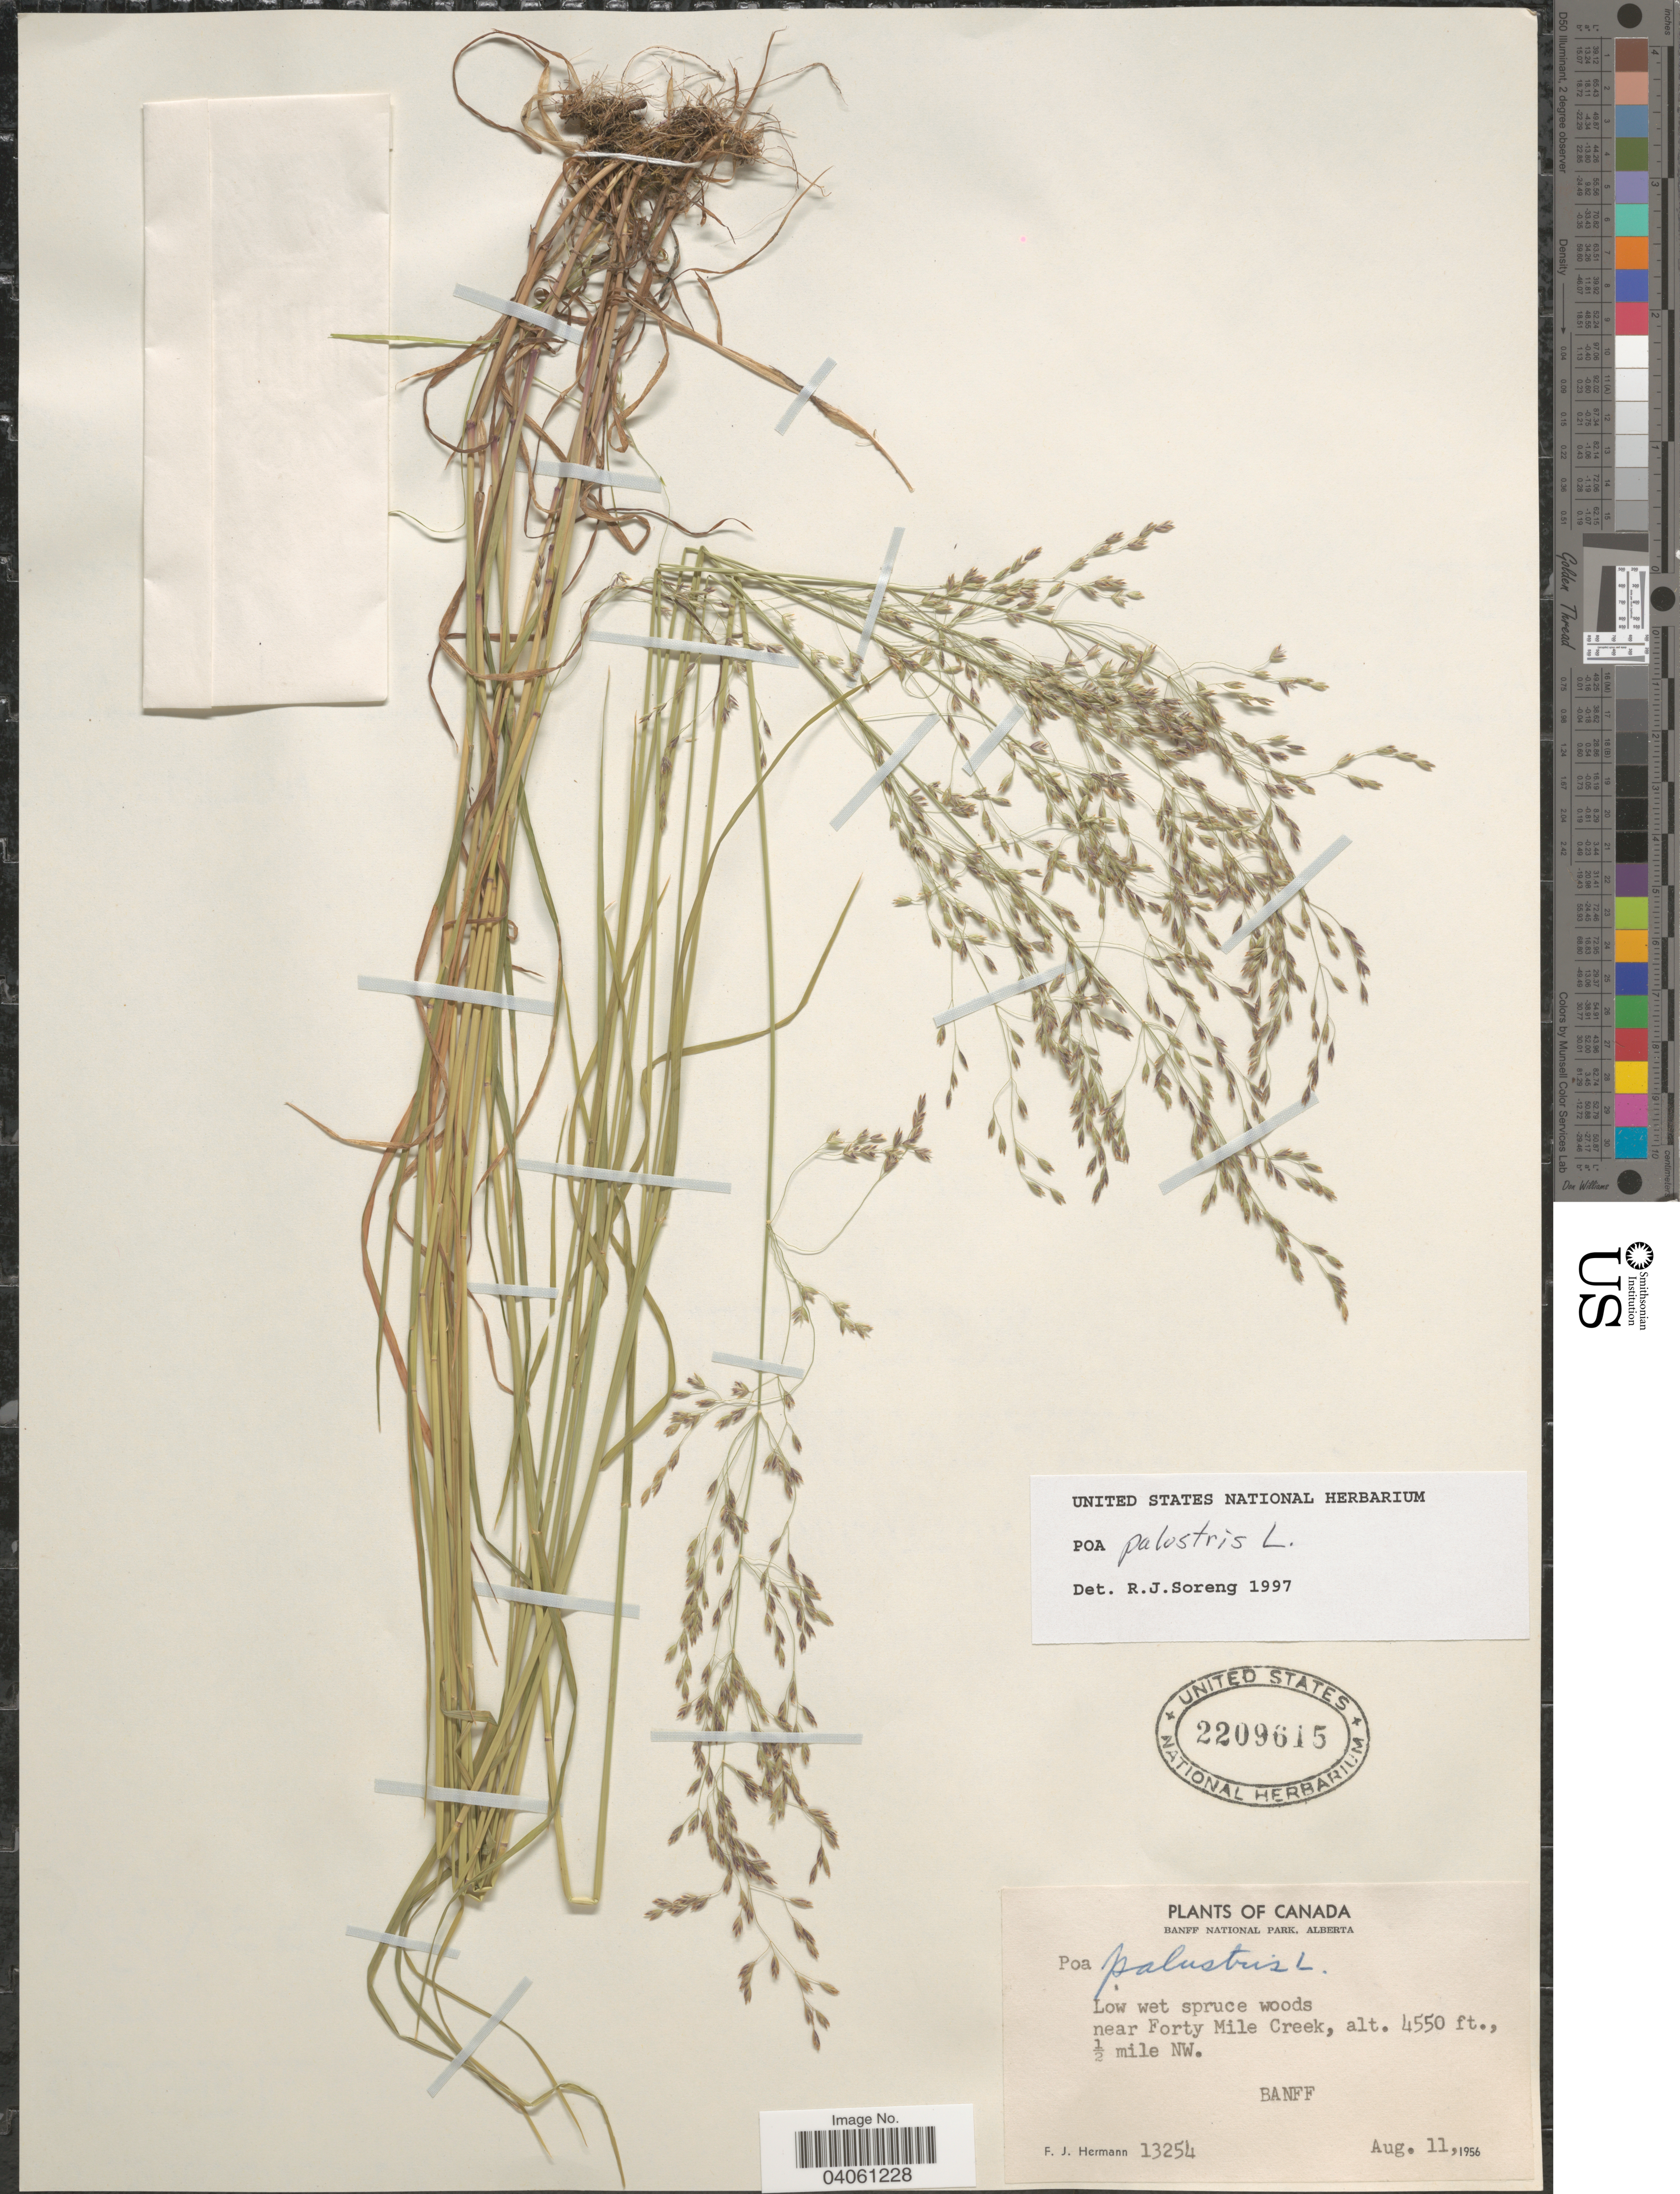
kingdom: Plantae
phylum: Tracheophyta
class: Liliopsida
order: Poales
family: Poaceae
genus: Poa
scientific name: Poa palustris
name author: L.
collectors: F. J. Hermann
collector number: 13254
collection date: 1956-08-11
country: Canada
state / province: Alberta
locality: Banff National Park. Low wet spruce woods near Forty Mile Creek, ½ mile NW. Banff.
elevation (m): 1387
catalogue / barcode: US 2209615